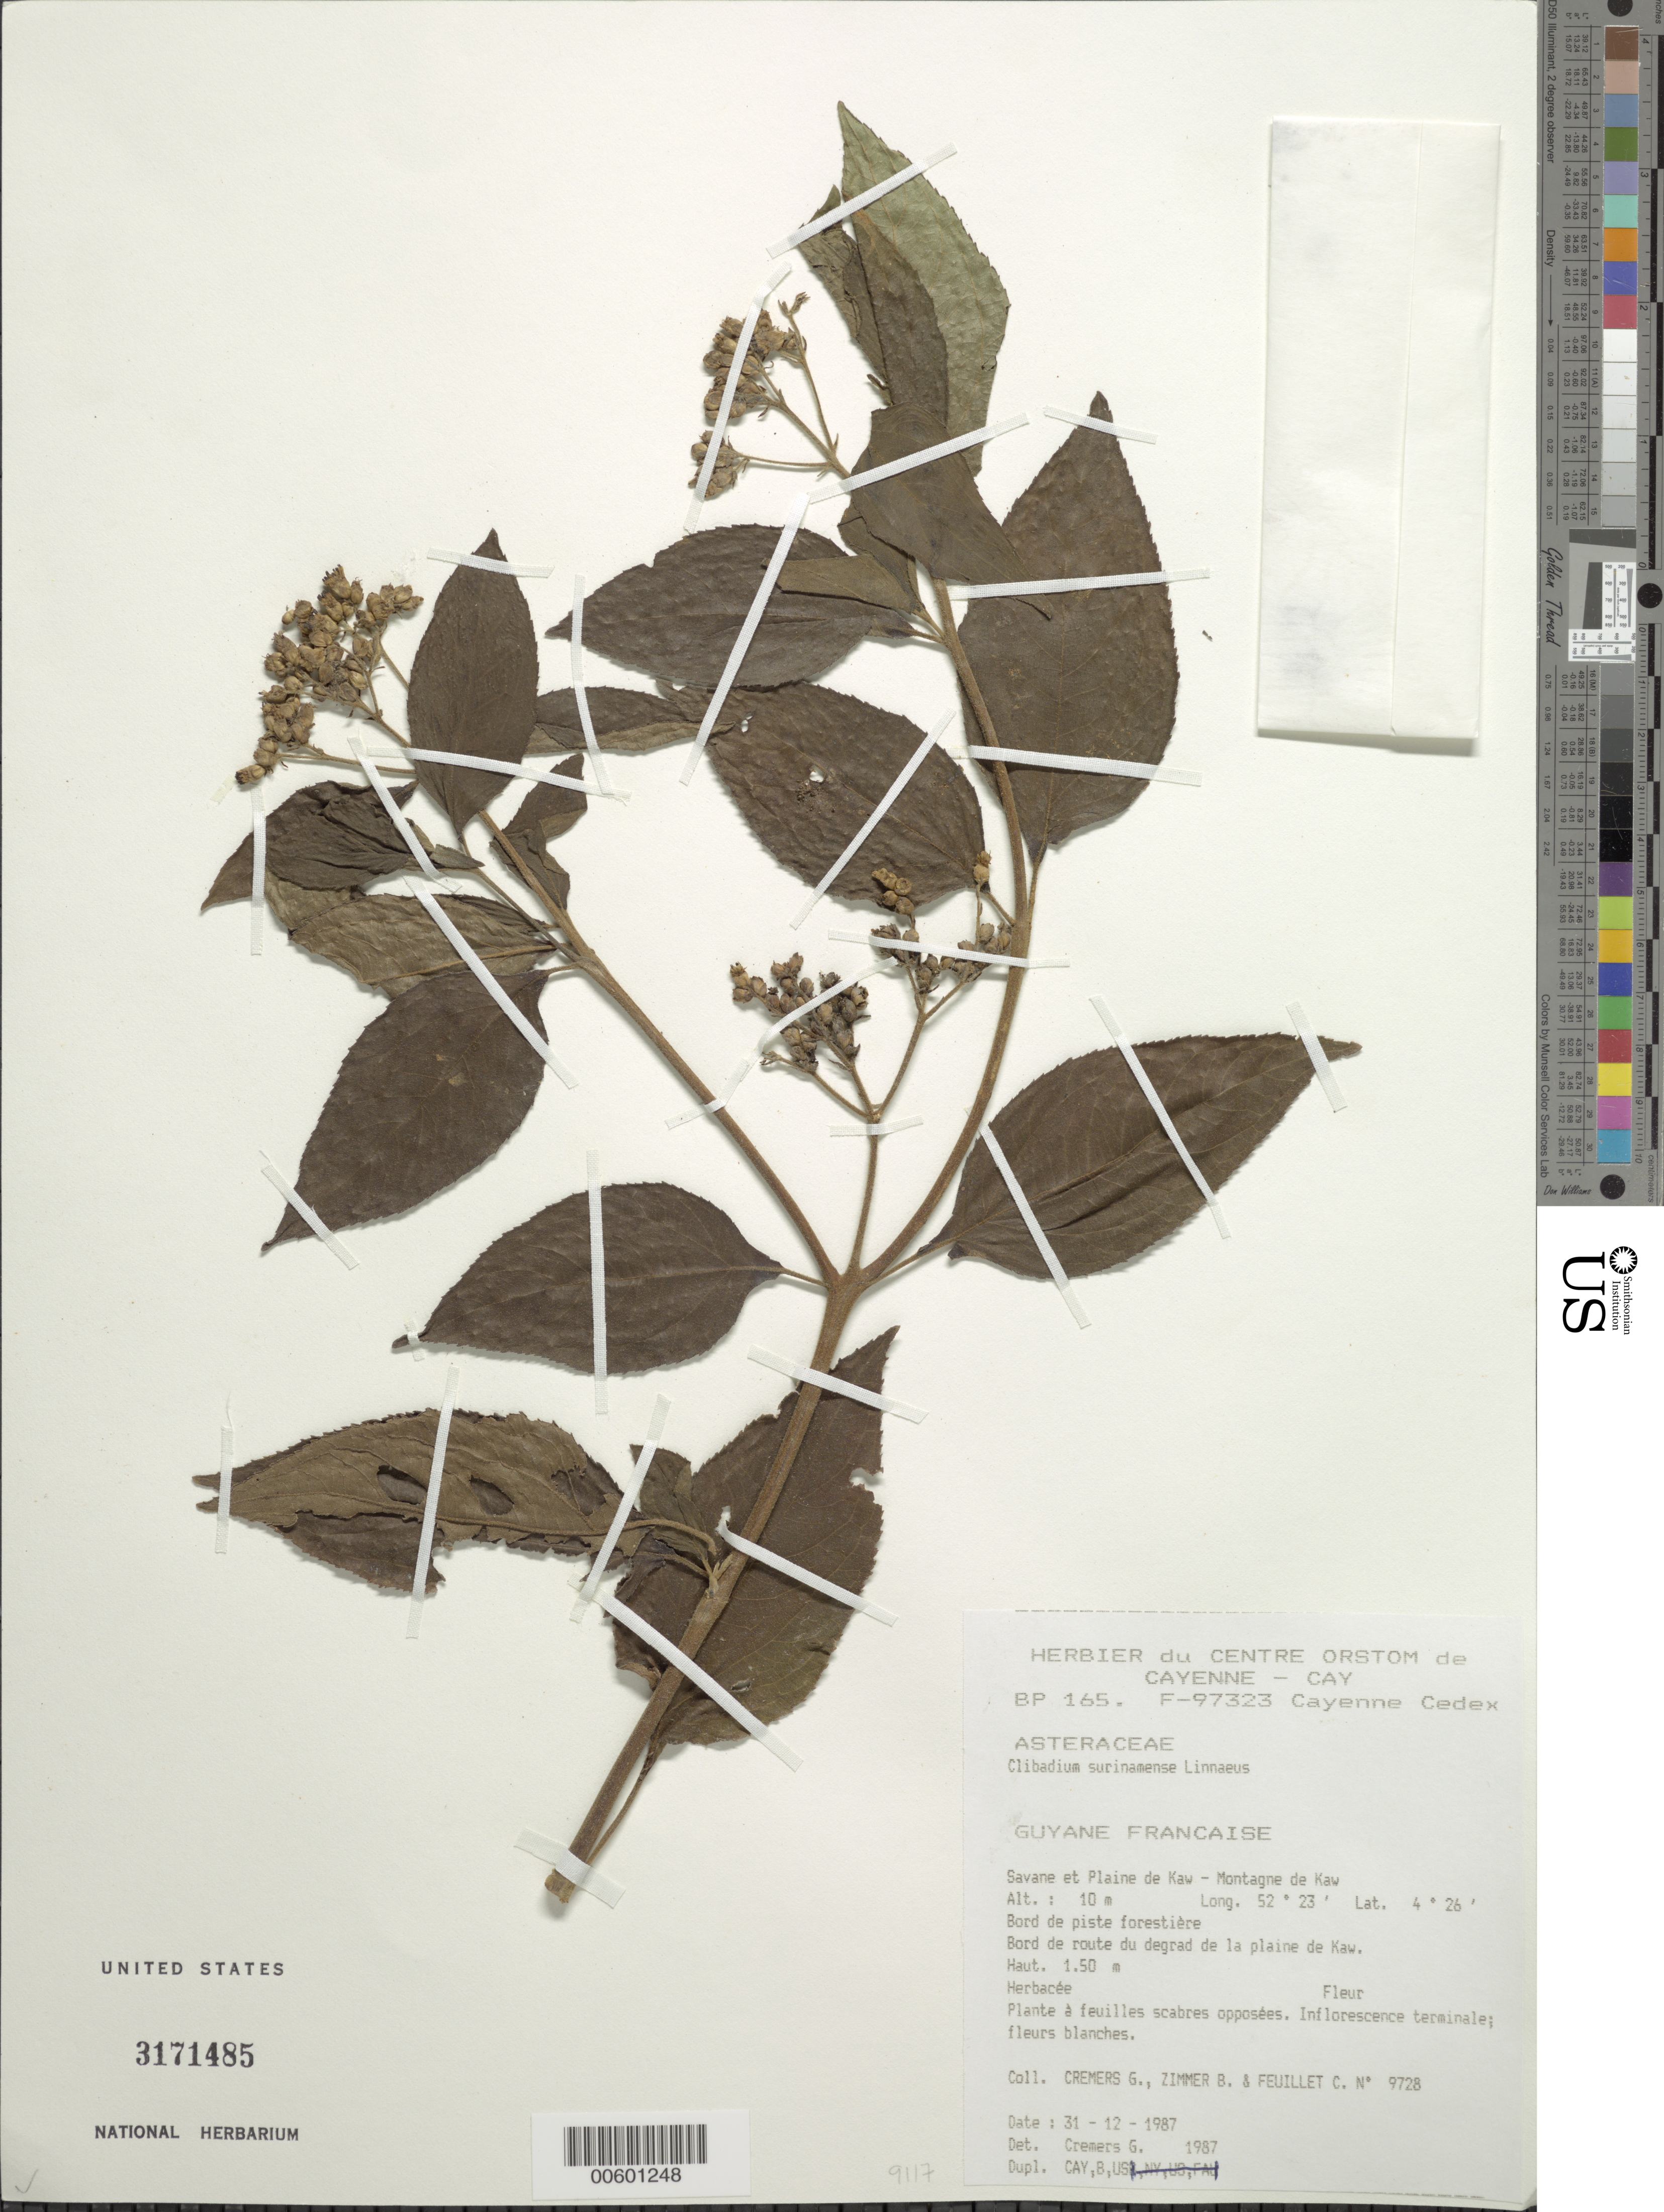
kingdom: Plantae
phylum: Tracheophyta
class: Magnoliopsida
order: Asterales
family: Asteraceae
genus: Clibadium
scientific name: Clibadium surinamense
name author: L.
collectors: G. Cremers, B. Zimmer & C. Feuillet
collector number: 9728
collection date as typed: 31 Dec 1987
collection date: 1987-12-31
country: French Guiana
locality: Montagne de Kaw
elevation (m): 10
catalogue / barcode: US 3171485